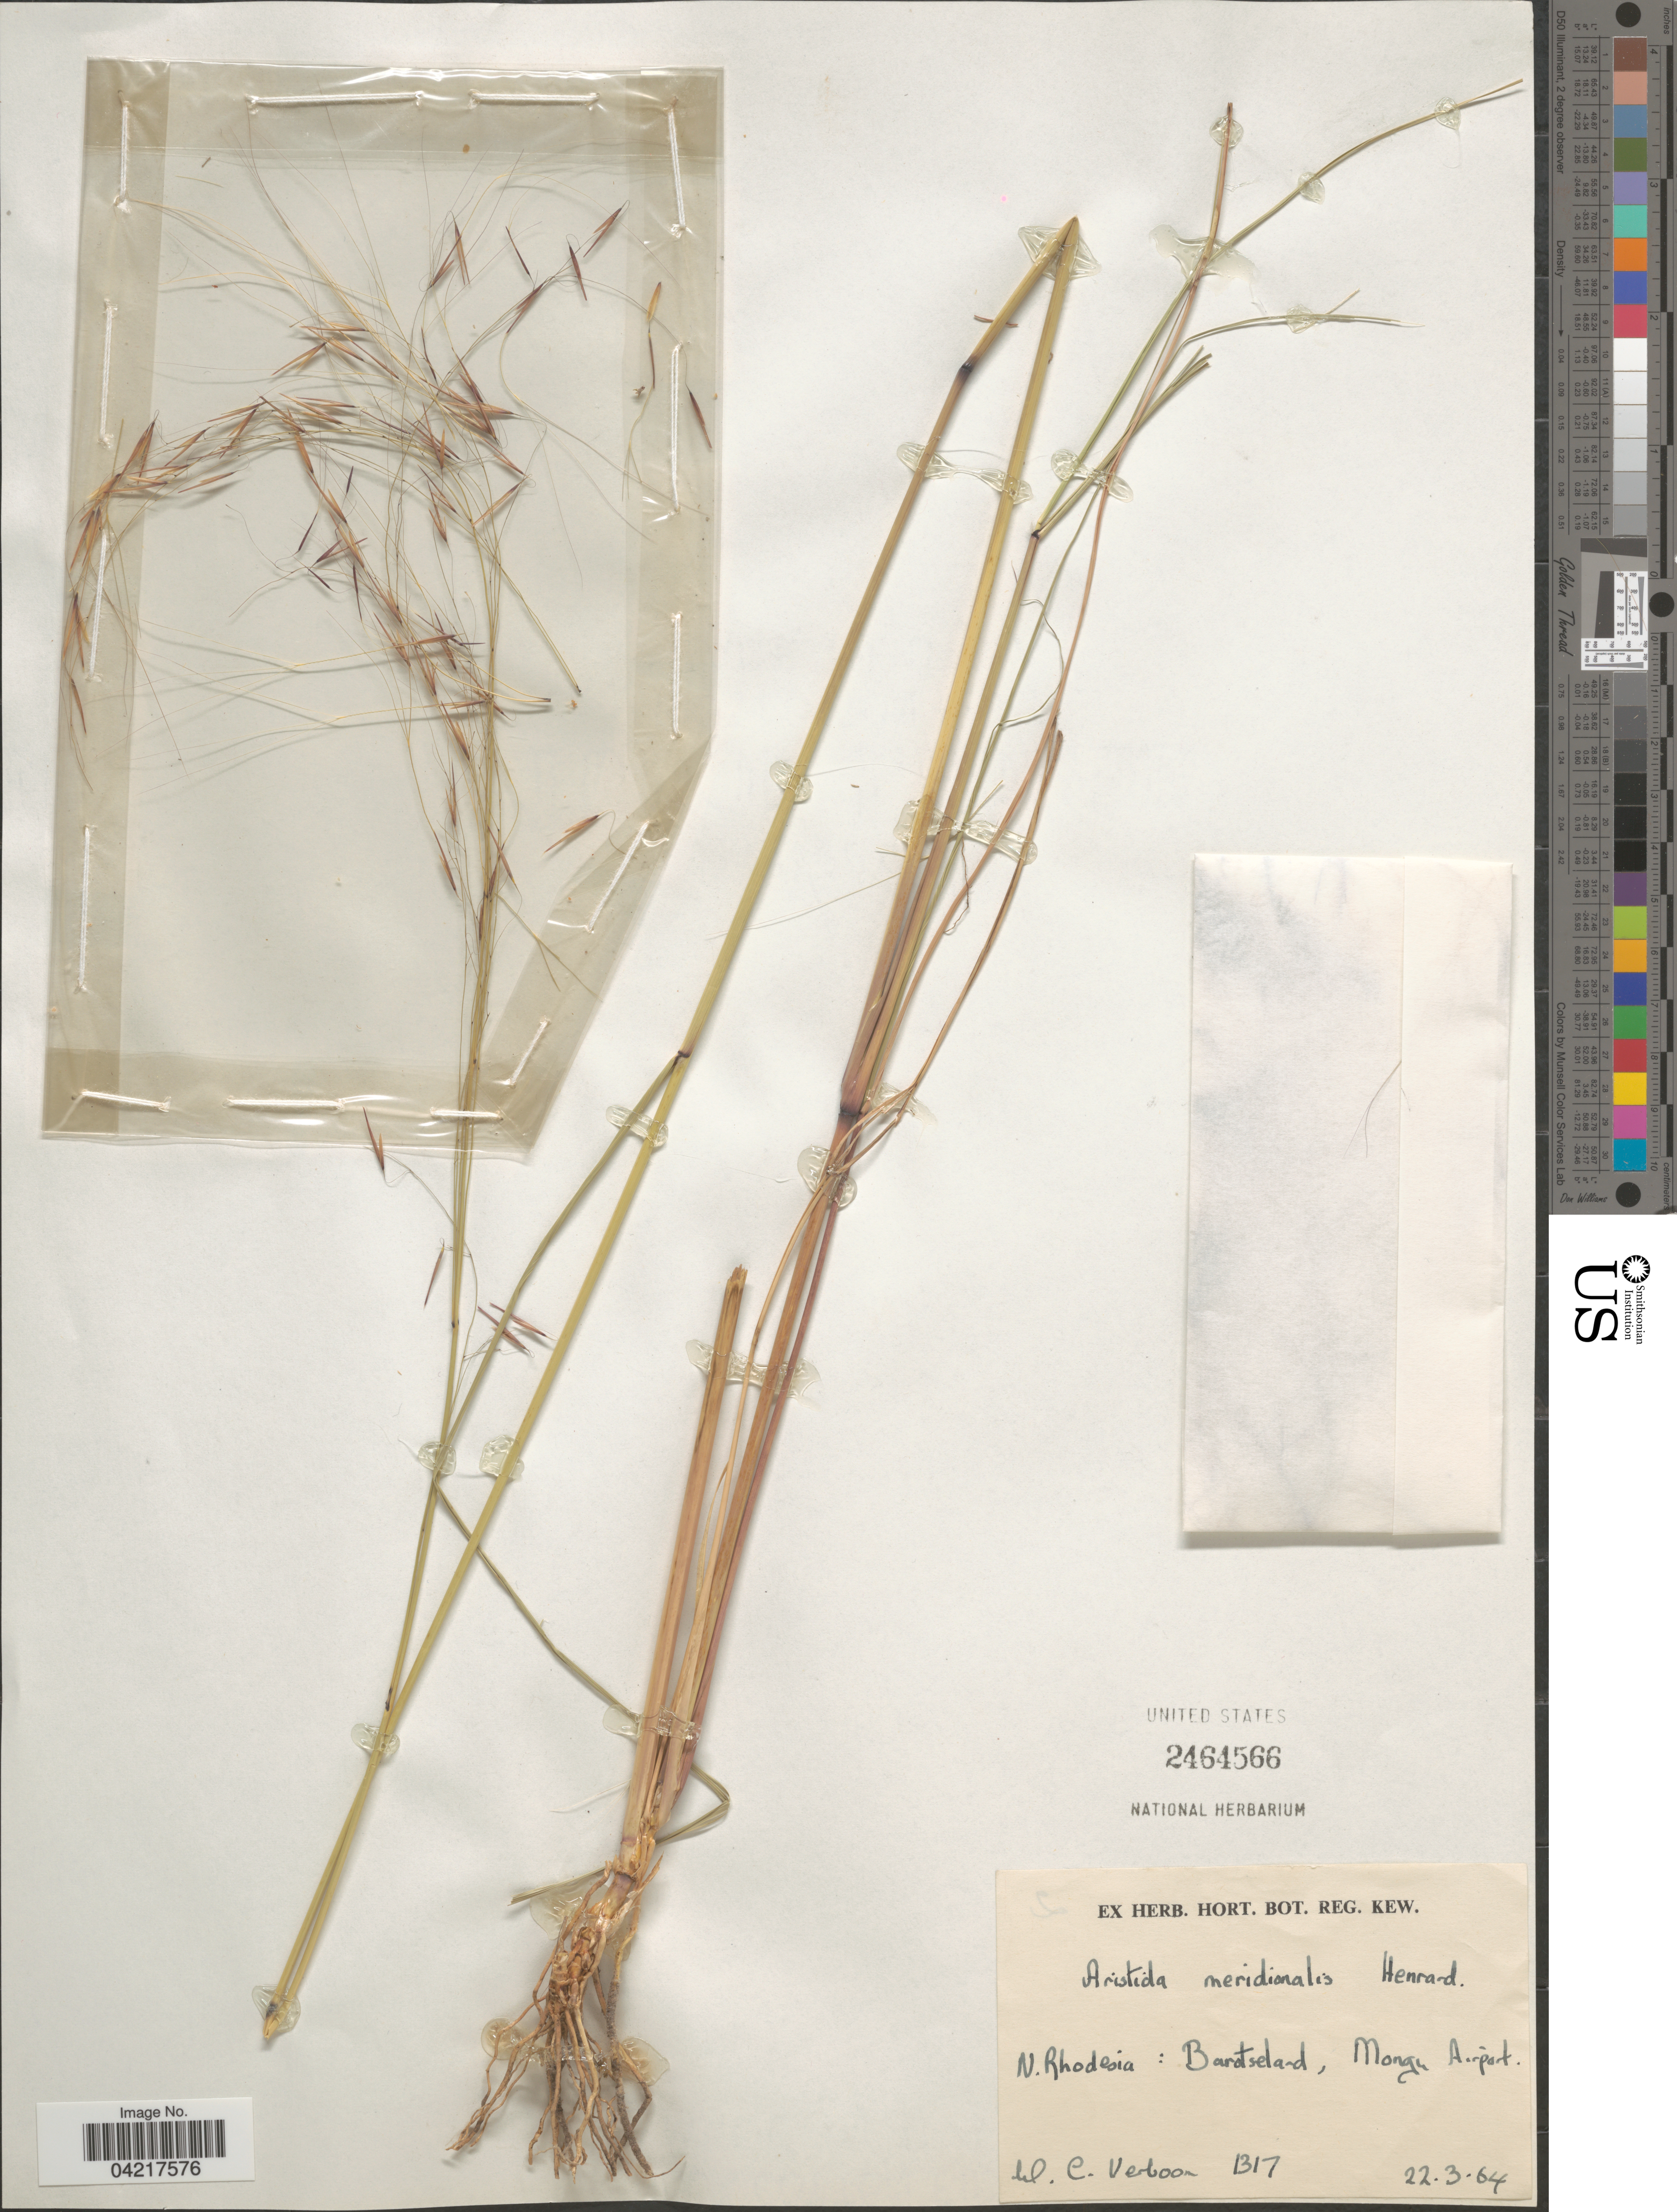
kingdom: Plantae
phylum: Tracheophyta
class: Liliopsida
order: Poales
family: Poaceae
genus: Aristida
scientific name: Aristida meridionalis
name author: Henr.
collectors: W. Verboom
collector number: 1317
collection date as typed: Transcribed d/m/y: 22/3/64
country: Zambia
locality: N. Rhodesia: Barotseland, Mongu Airport.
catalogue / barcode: US 2464566